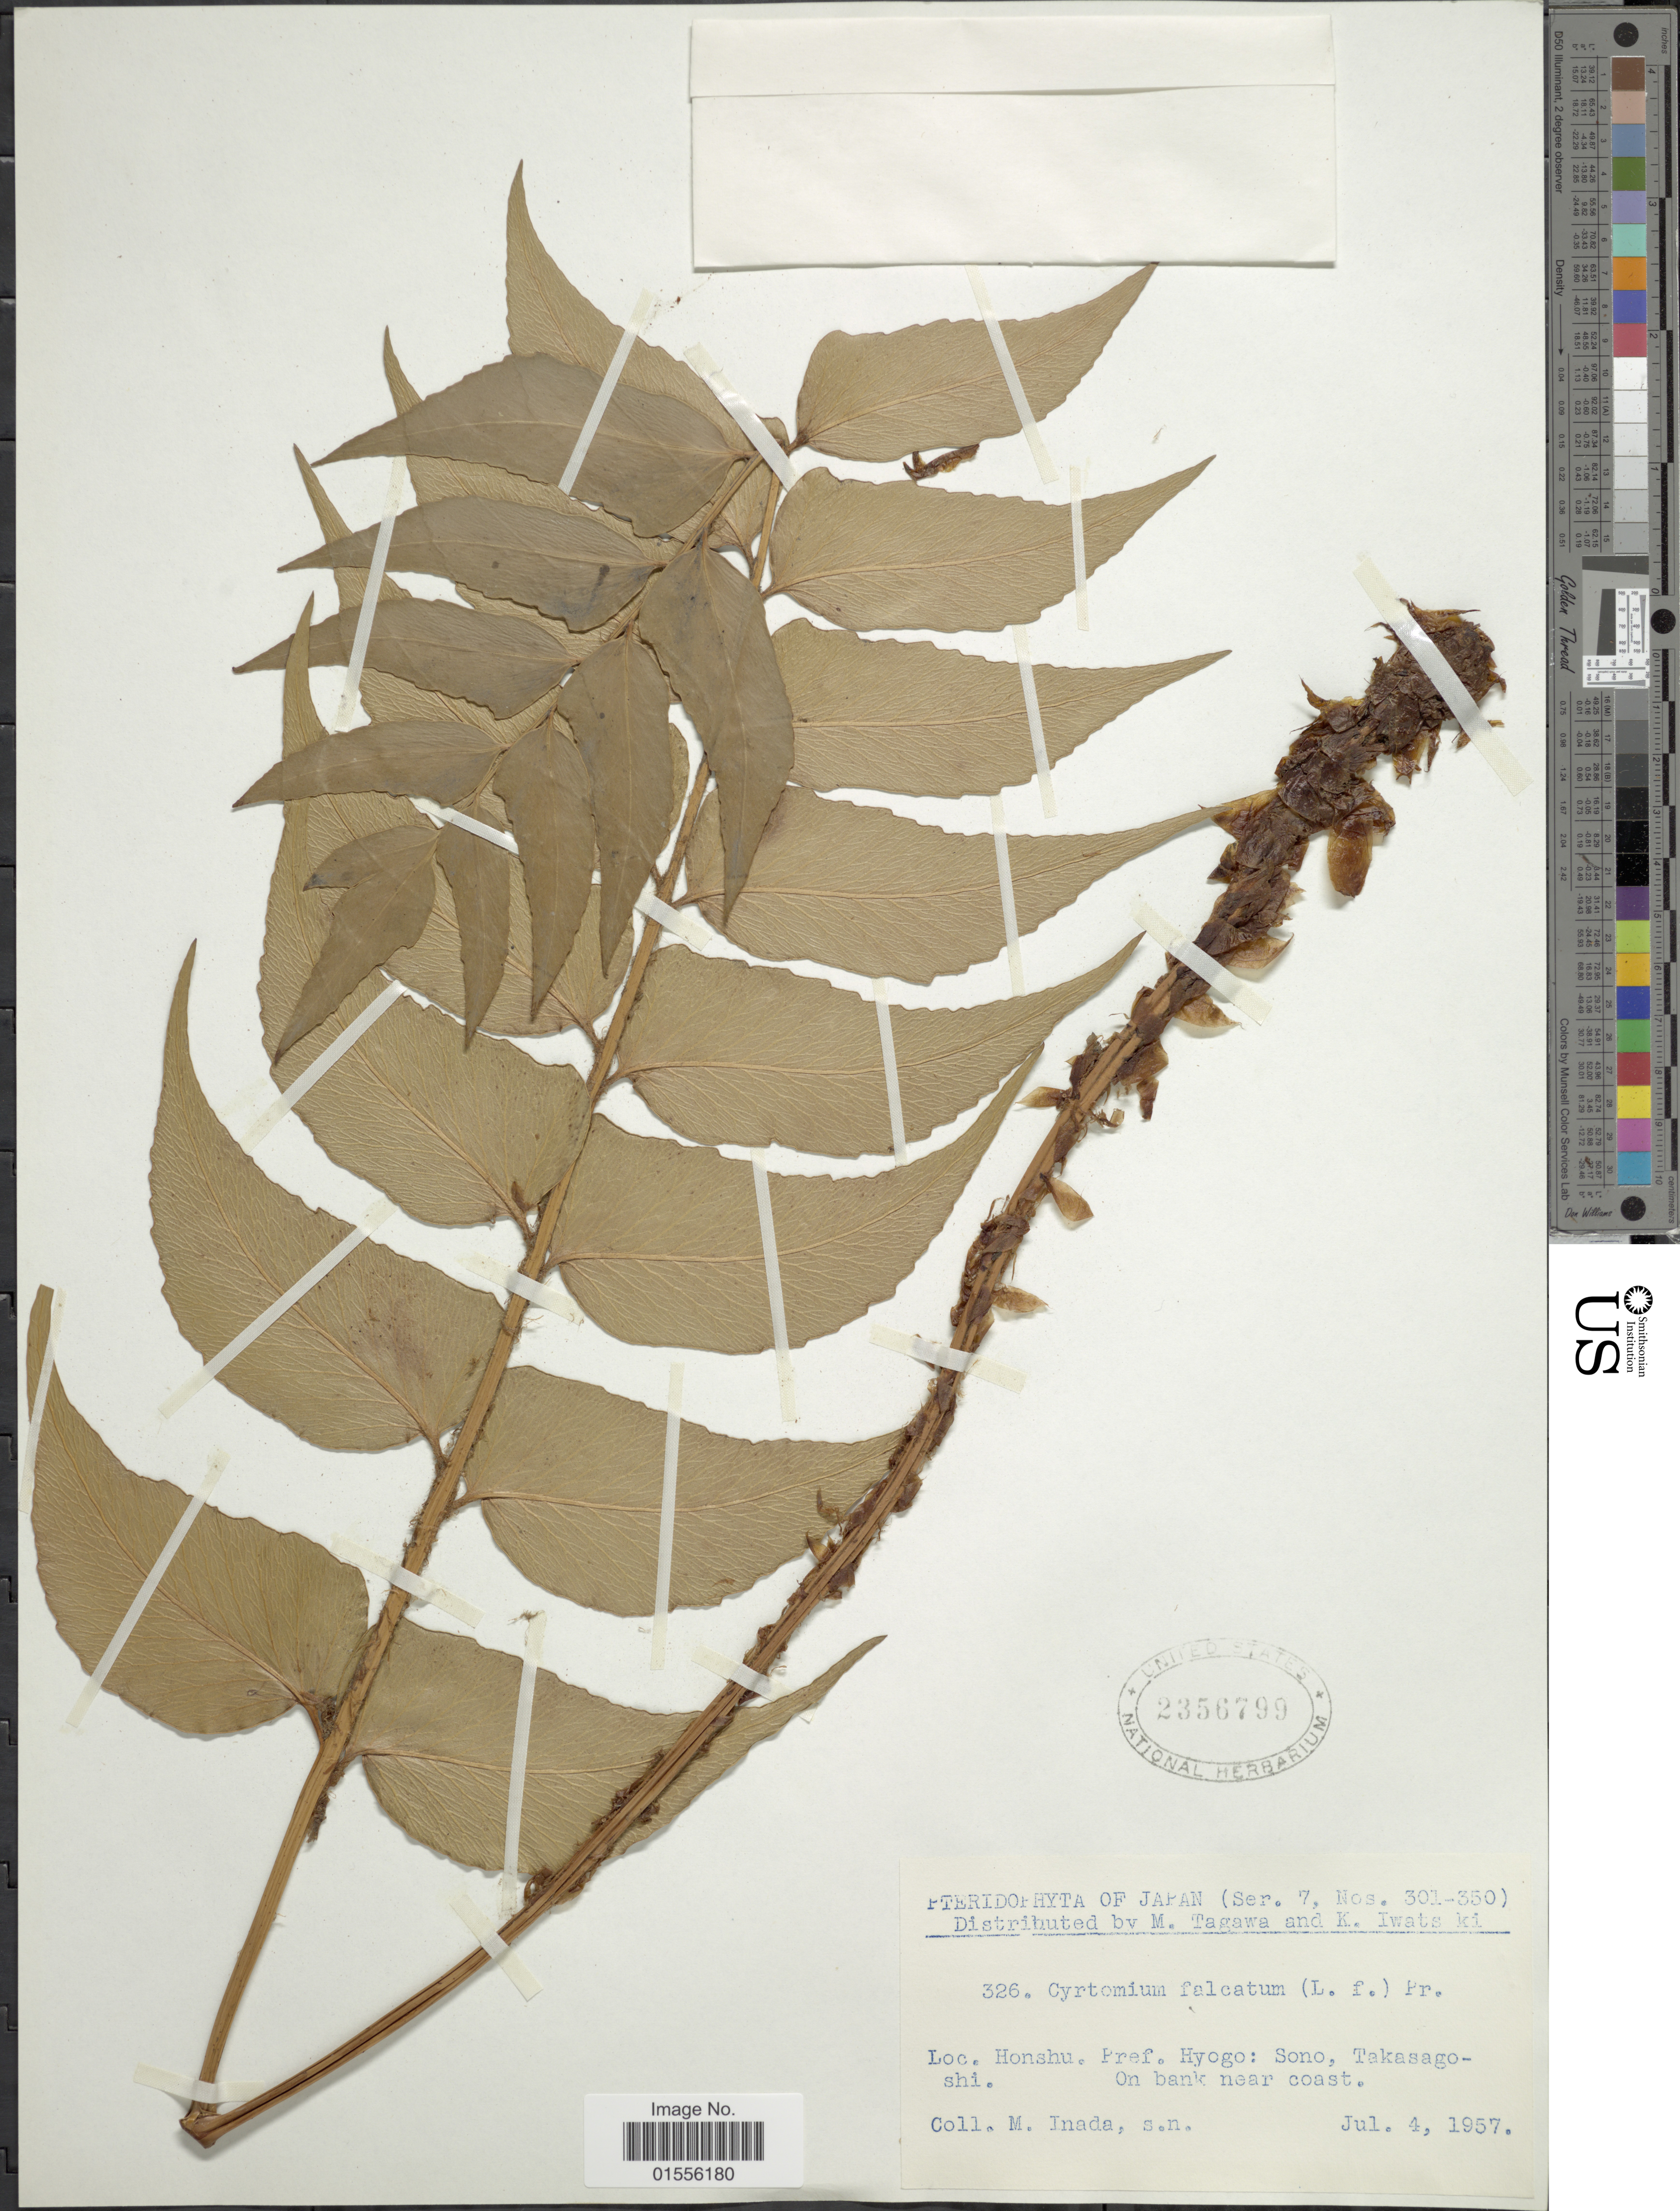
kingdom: Plantae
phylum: Tracheophyta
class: Polypodiopsida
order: Polypodiales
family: Dryopteridaceae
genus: Cyrtomium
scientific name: Cyrtomium falcatum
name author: (L. f.) C. Presl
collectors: M. Inada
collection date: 1957-07-04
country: Japan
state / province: Hyogo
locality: Honshu Pref Hyogo: Sono, Takasagoshi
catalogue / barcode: US 2356799